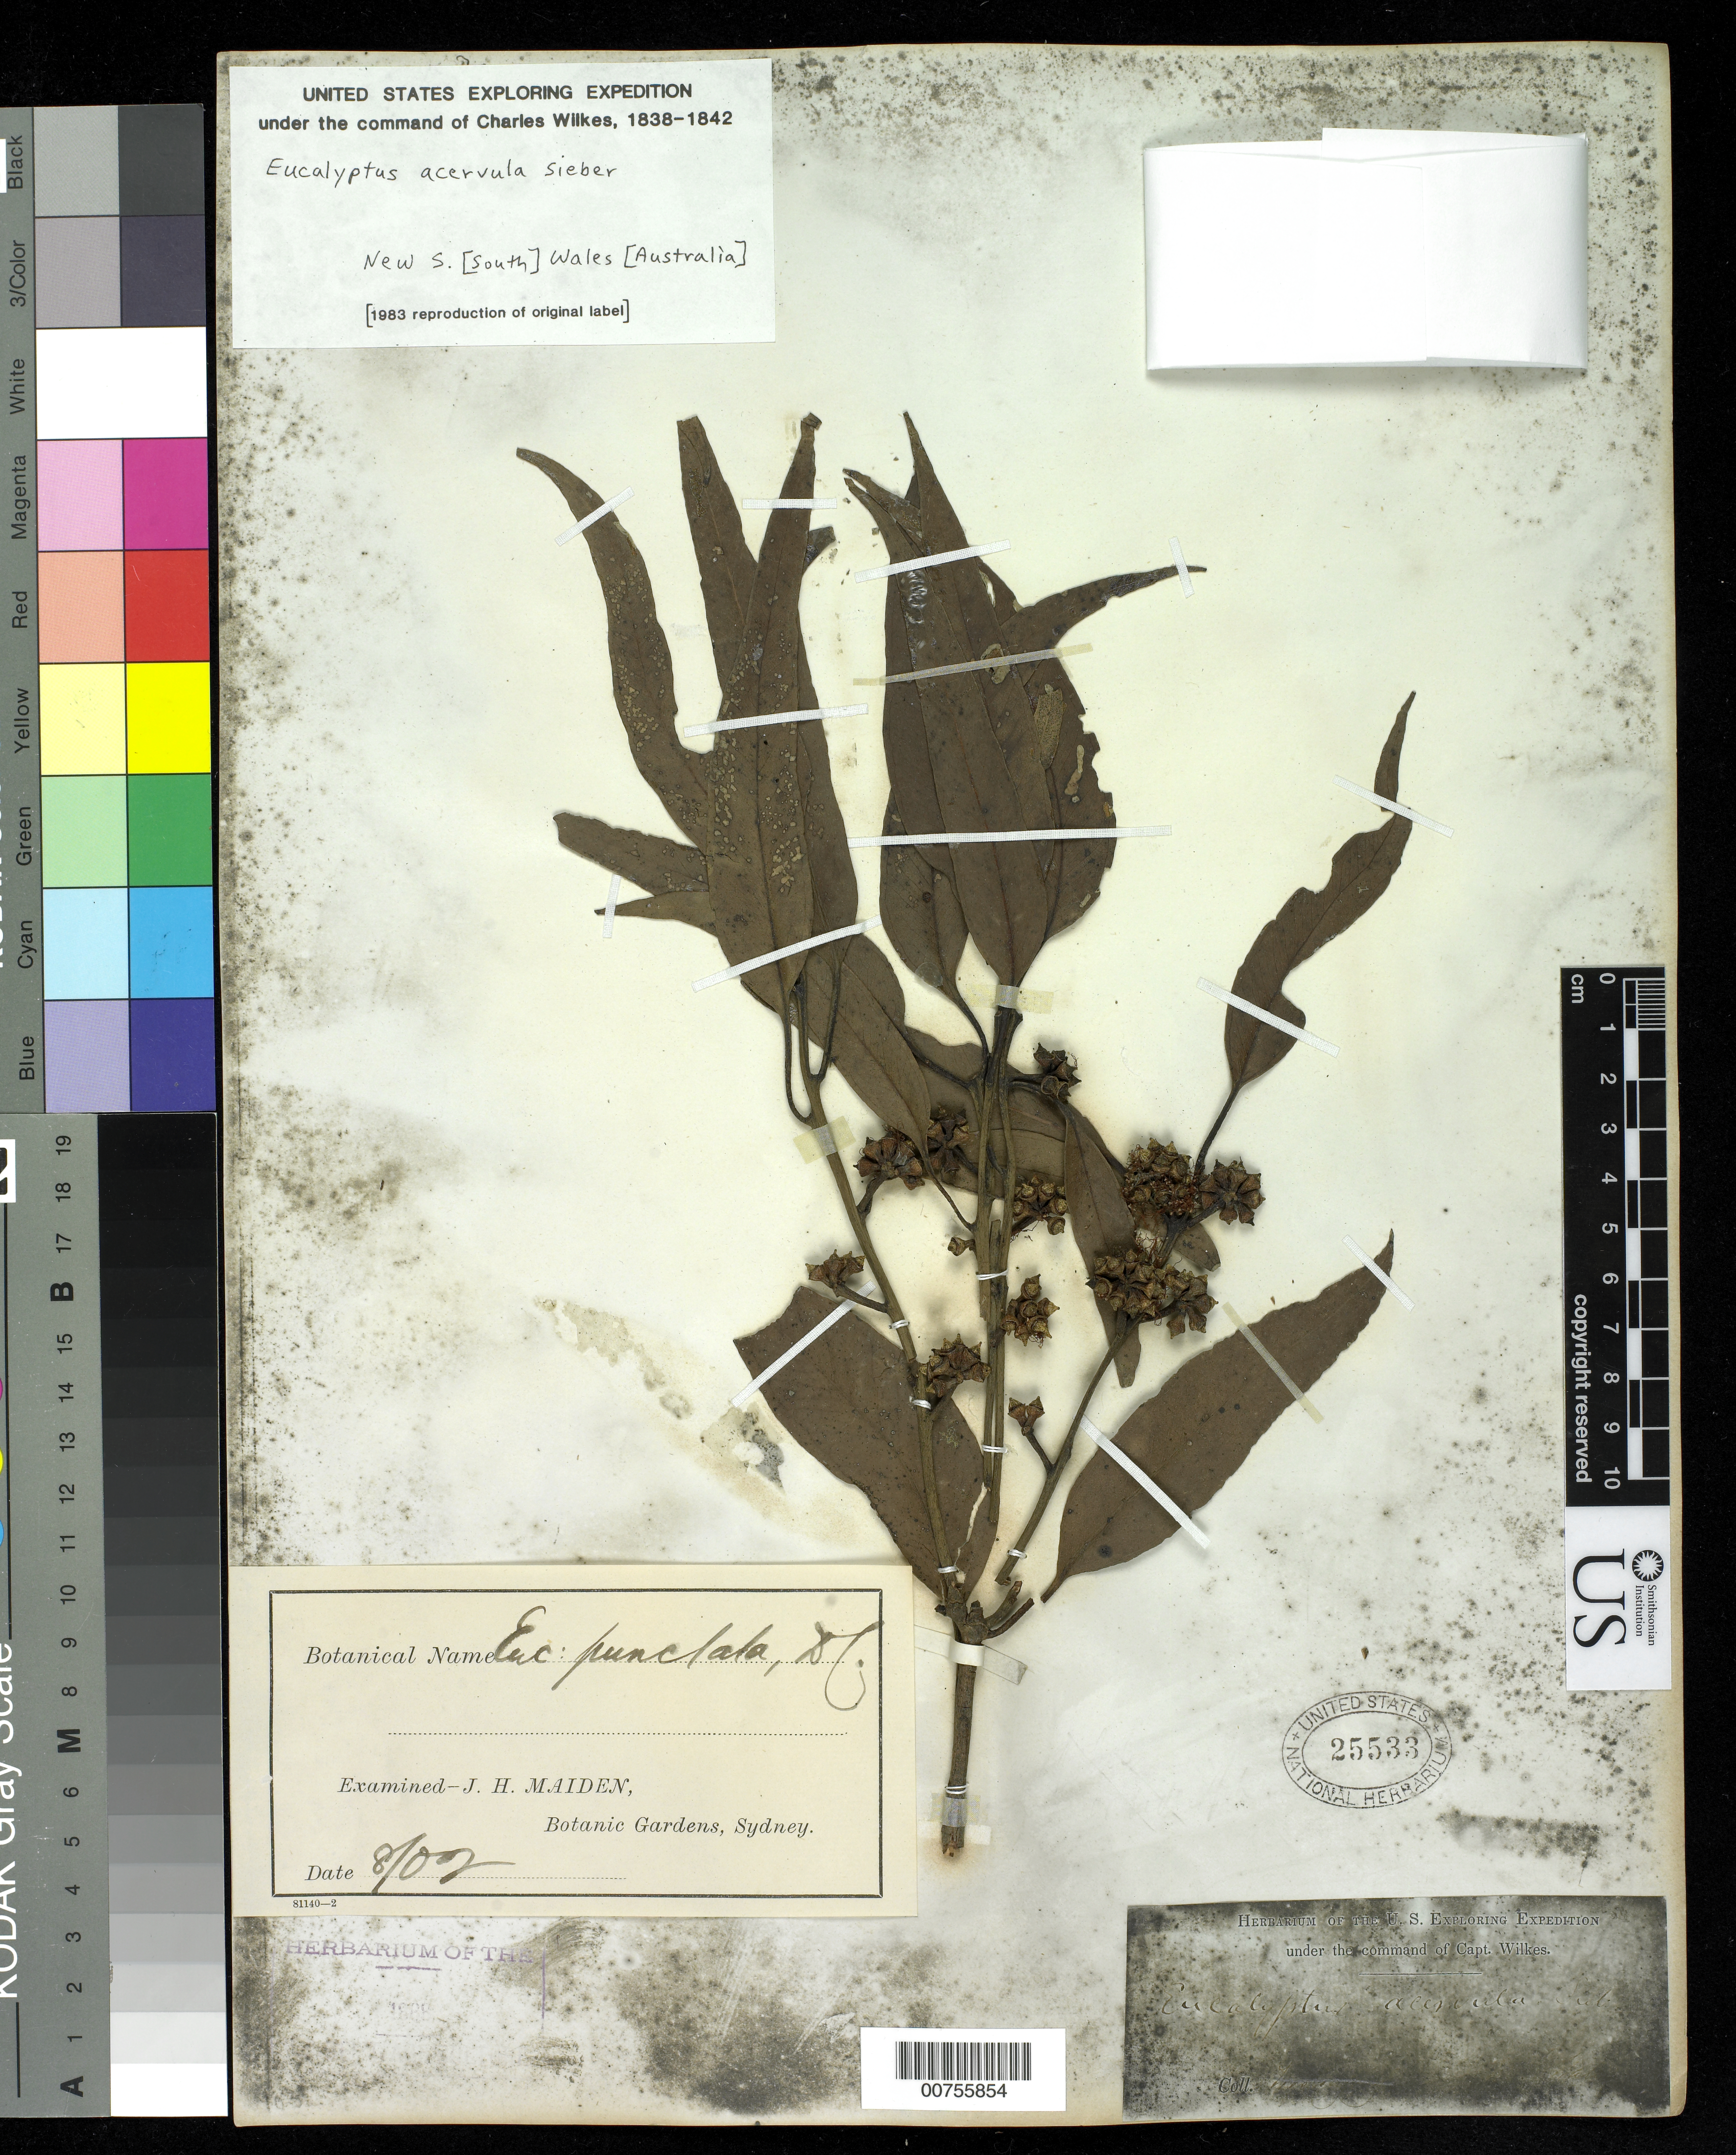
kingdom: Plantae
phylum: Tracheophyta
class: Magnoliopsida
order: Myrtales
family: Myrtaceae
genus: Eucalyptus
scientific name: Eucalyptus macrorhyncha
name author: F. Muell. ex Benth.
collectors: Wilkes Explor. Exped.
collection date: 1838/1842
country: Australia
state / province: New South Wales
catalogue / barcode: US 25533